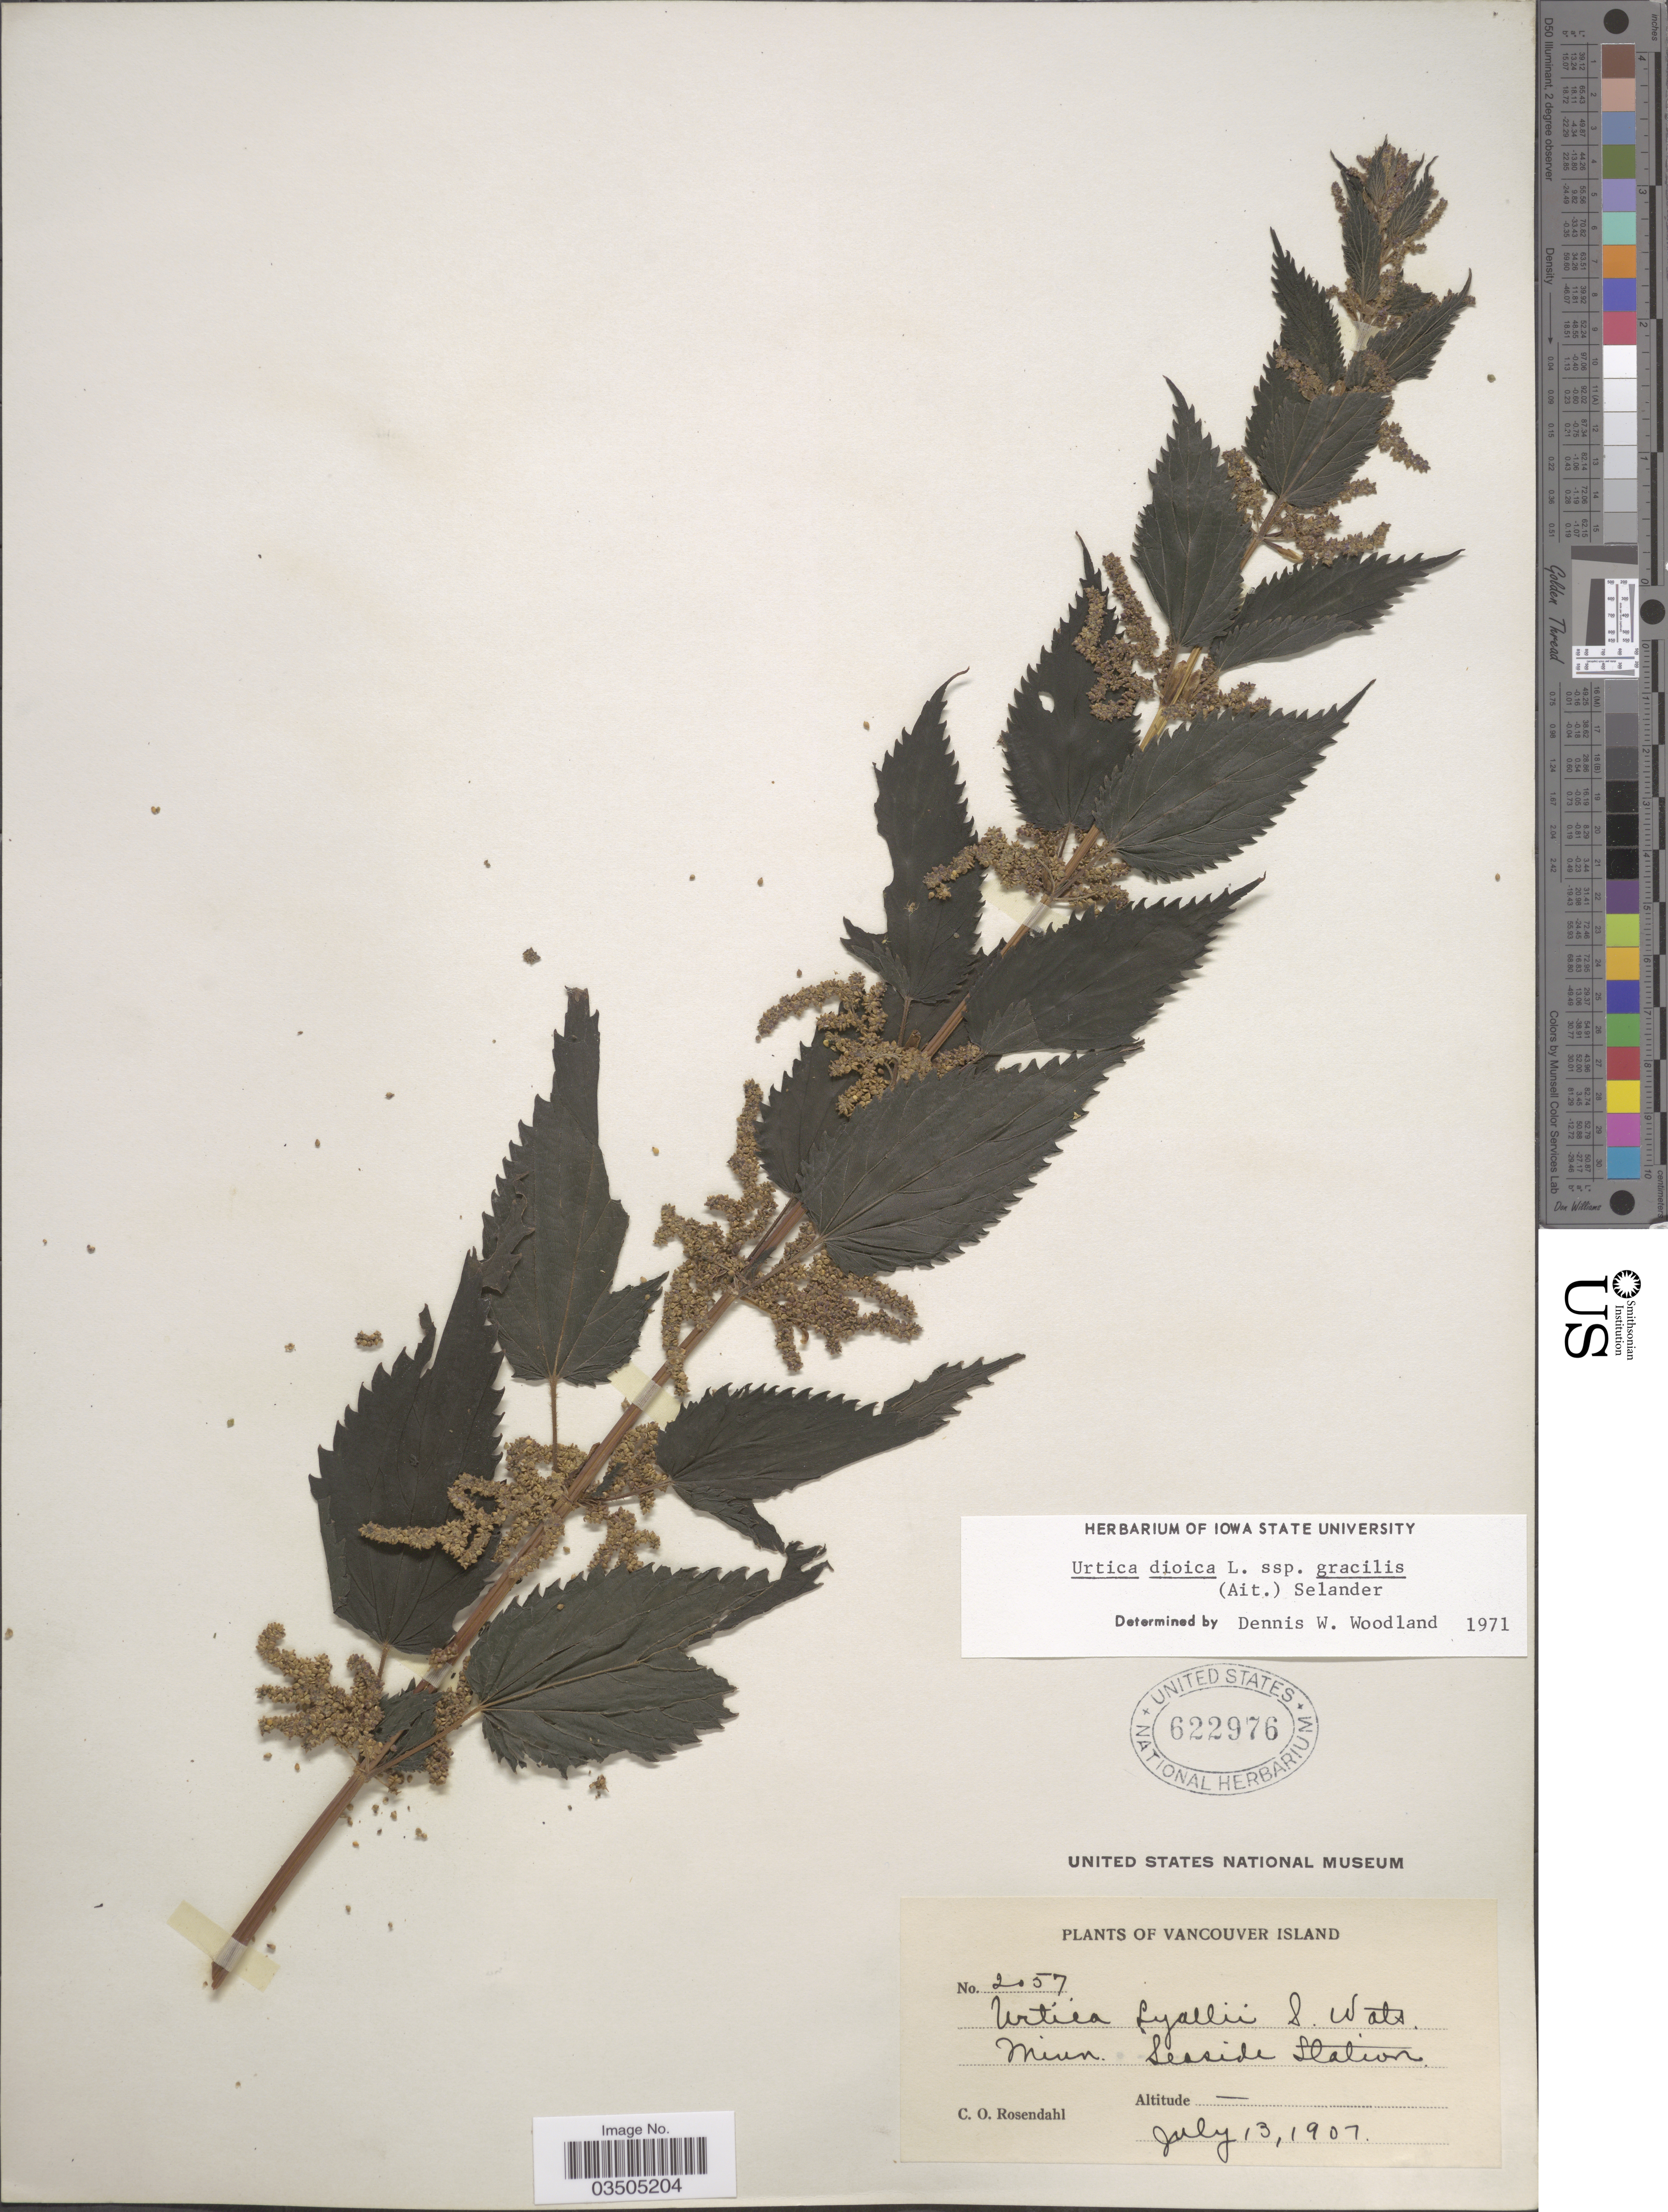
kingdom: Plantae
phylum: Tracheophyta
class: Magnoliopsida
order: Rosales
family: Urticaceae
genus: Urtica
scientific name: Urtica dioica subsp. gracilis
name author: L.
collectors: C. O. Rosendahl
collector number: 2057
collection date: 1907-07-13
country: Canada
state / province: British Columbia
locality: Vancouver Island. Minn. Seaside Station.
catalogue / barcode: US 622976